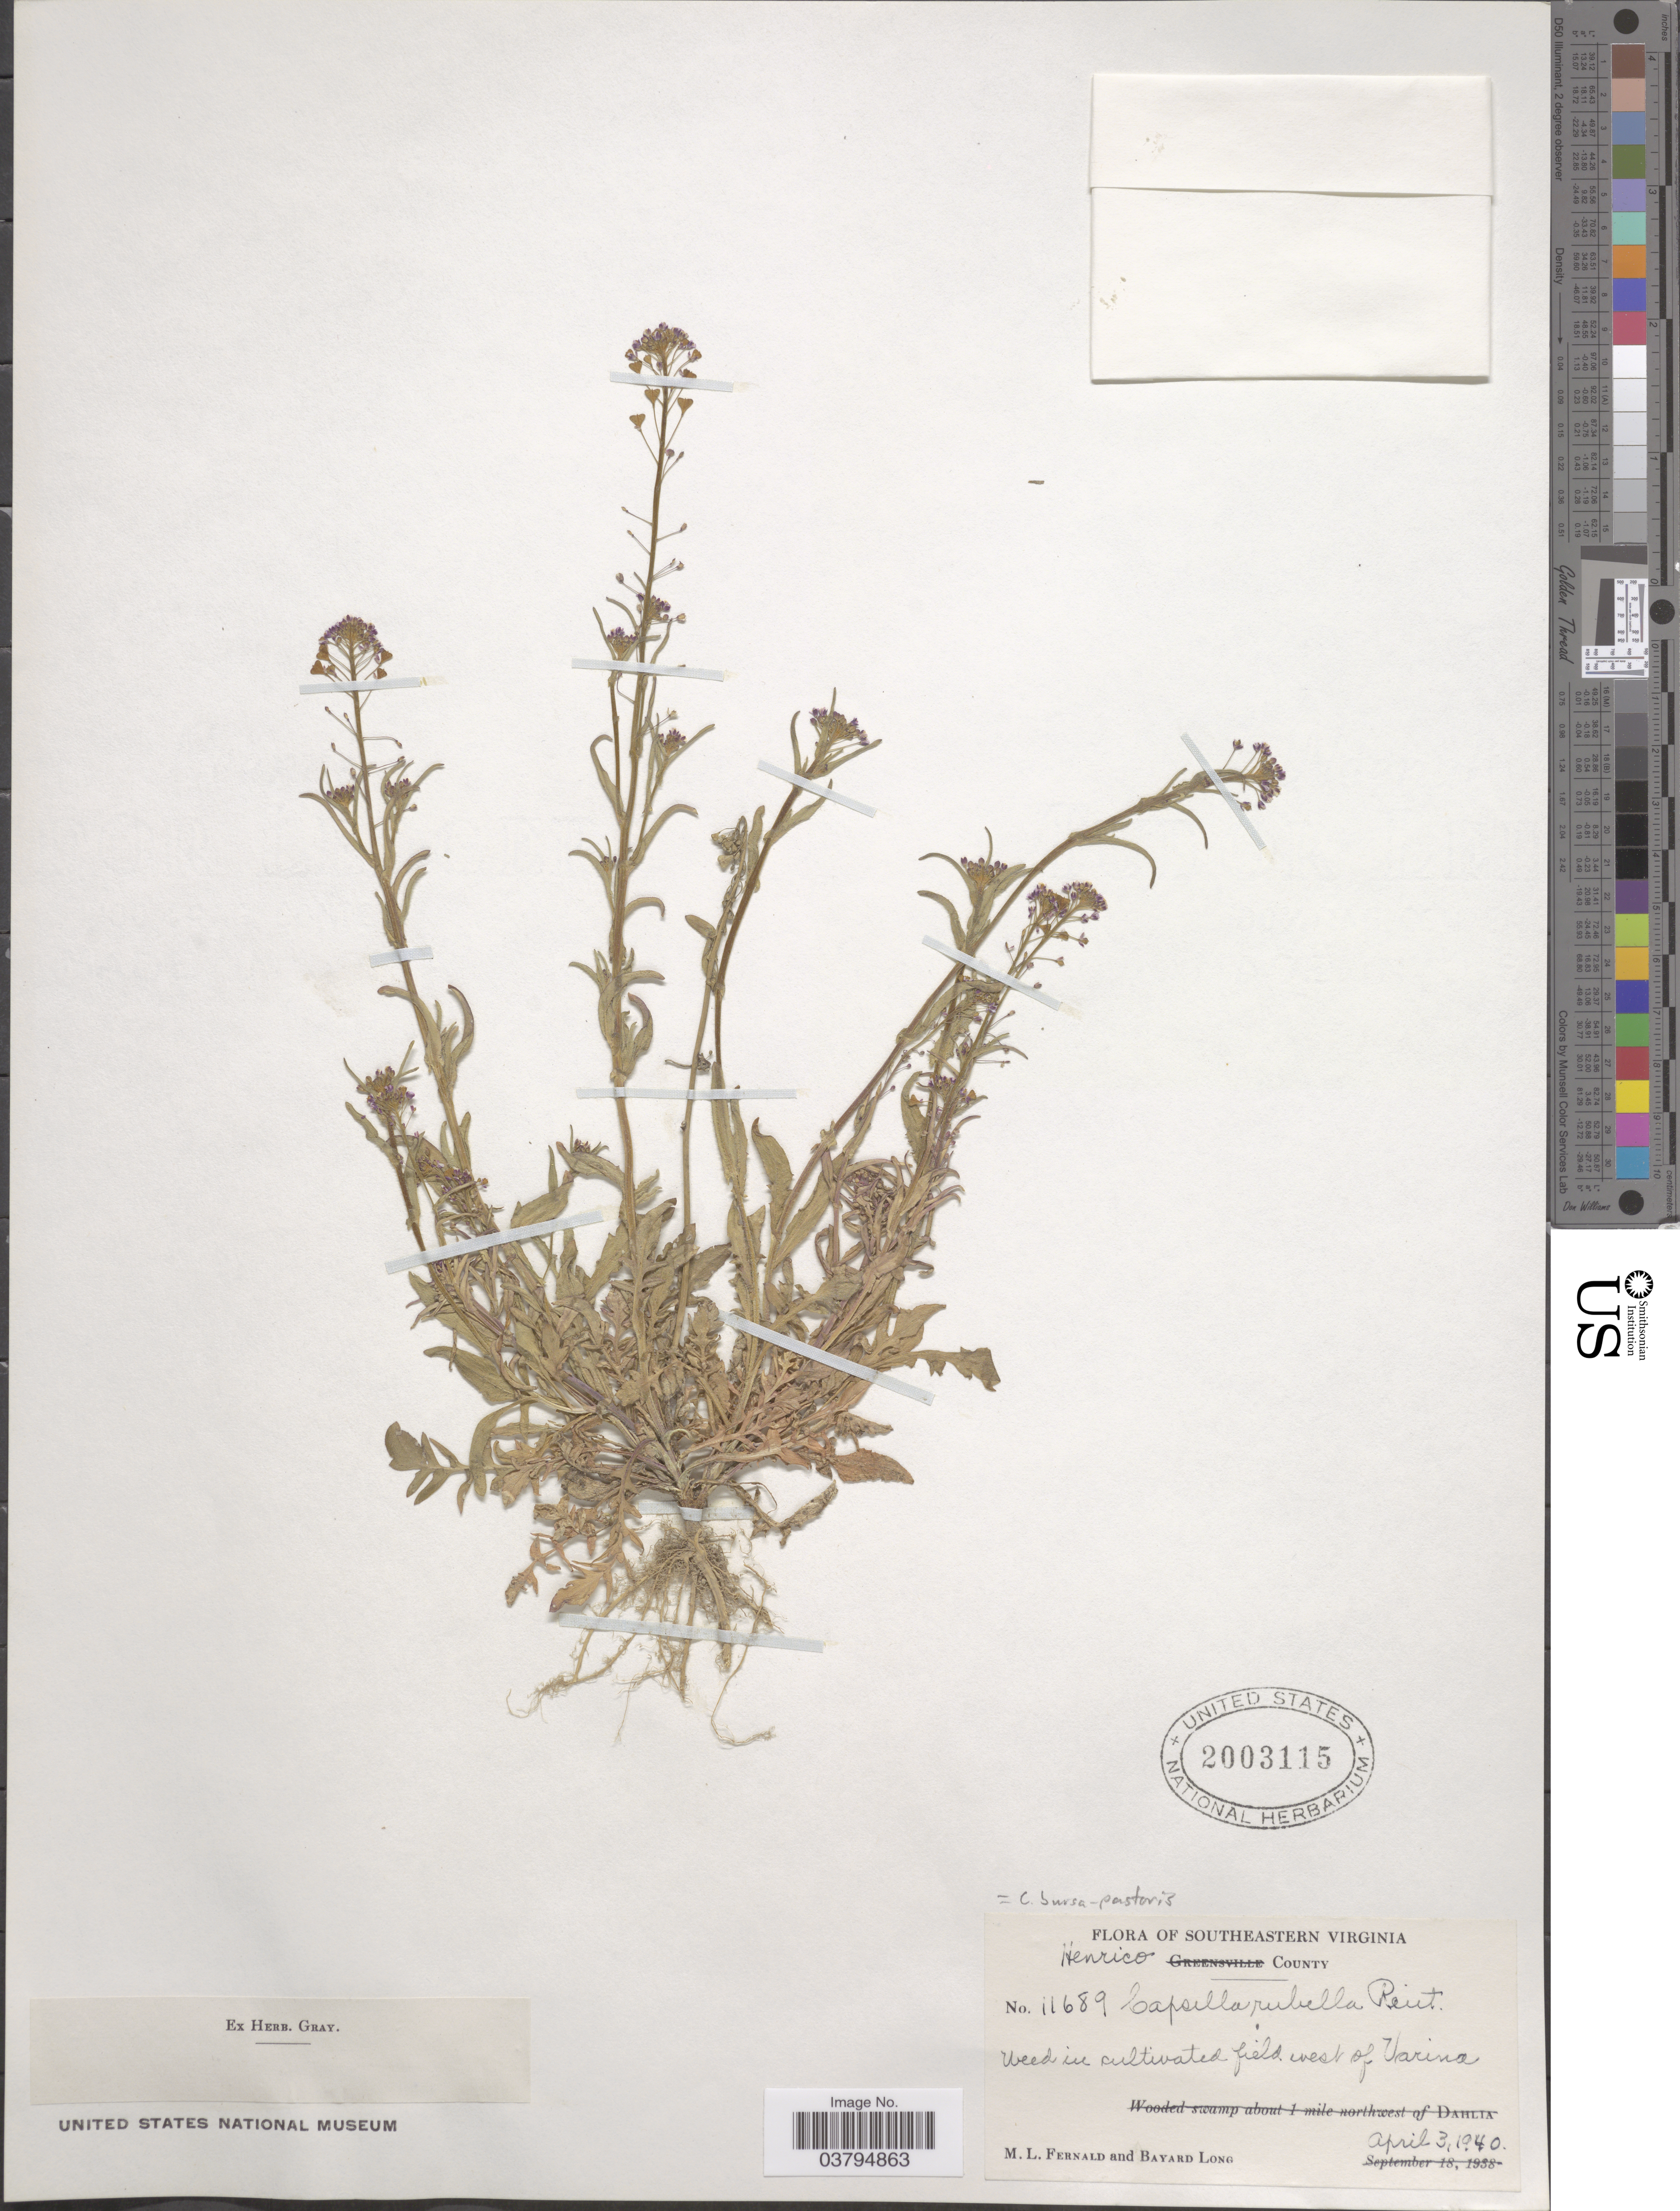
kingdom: Plantae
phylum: Tracheophyta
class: Magnoliopsida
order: Brassicales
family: Brassicaceae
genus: Capsella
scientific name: Capsella bursa-pastoris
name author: (L.) Medik.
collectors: M. L. Fernald & B. Long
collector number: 11689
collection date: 1940-04-03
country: United States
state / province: Virginia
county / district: Henrico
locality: Southeastern Virginia. Henrico County. West of Varina.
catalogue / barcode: US 2003115